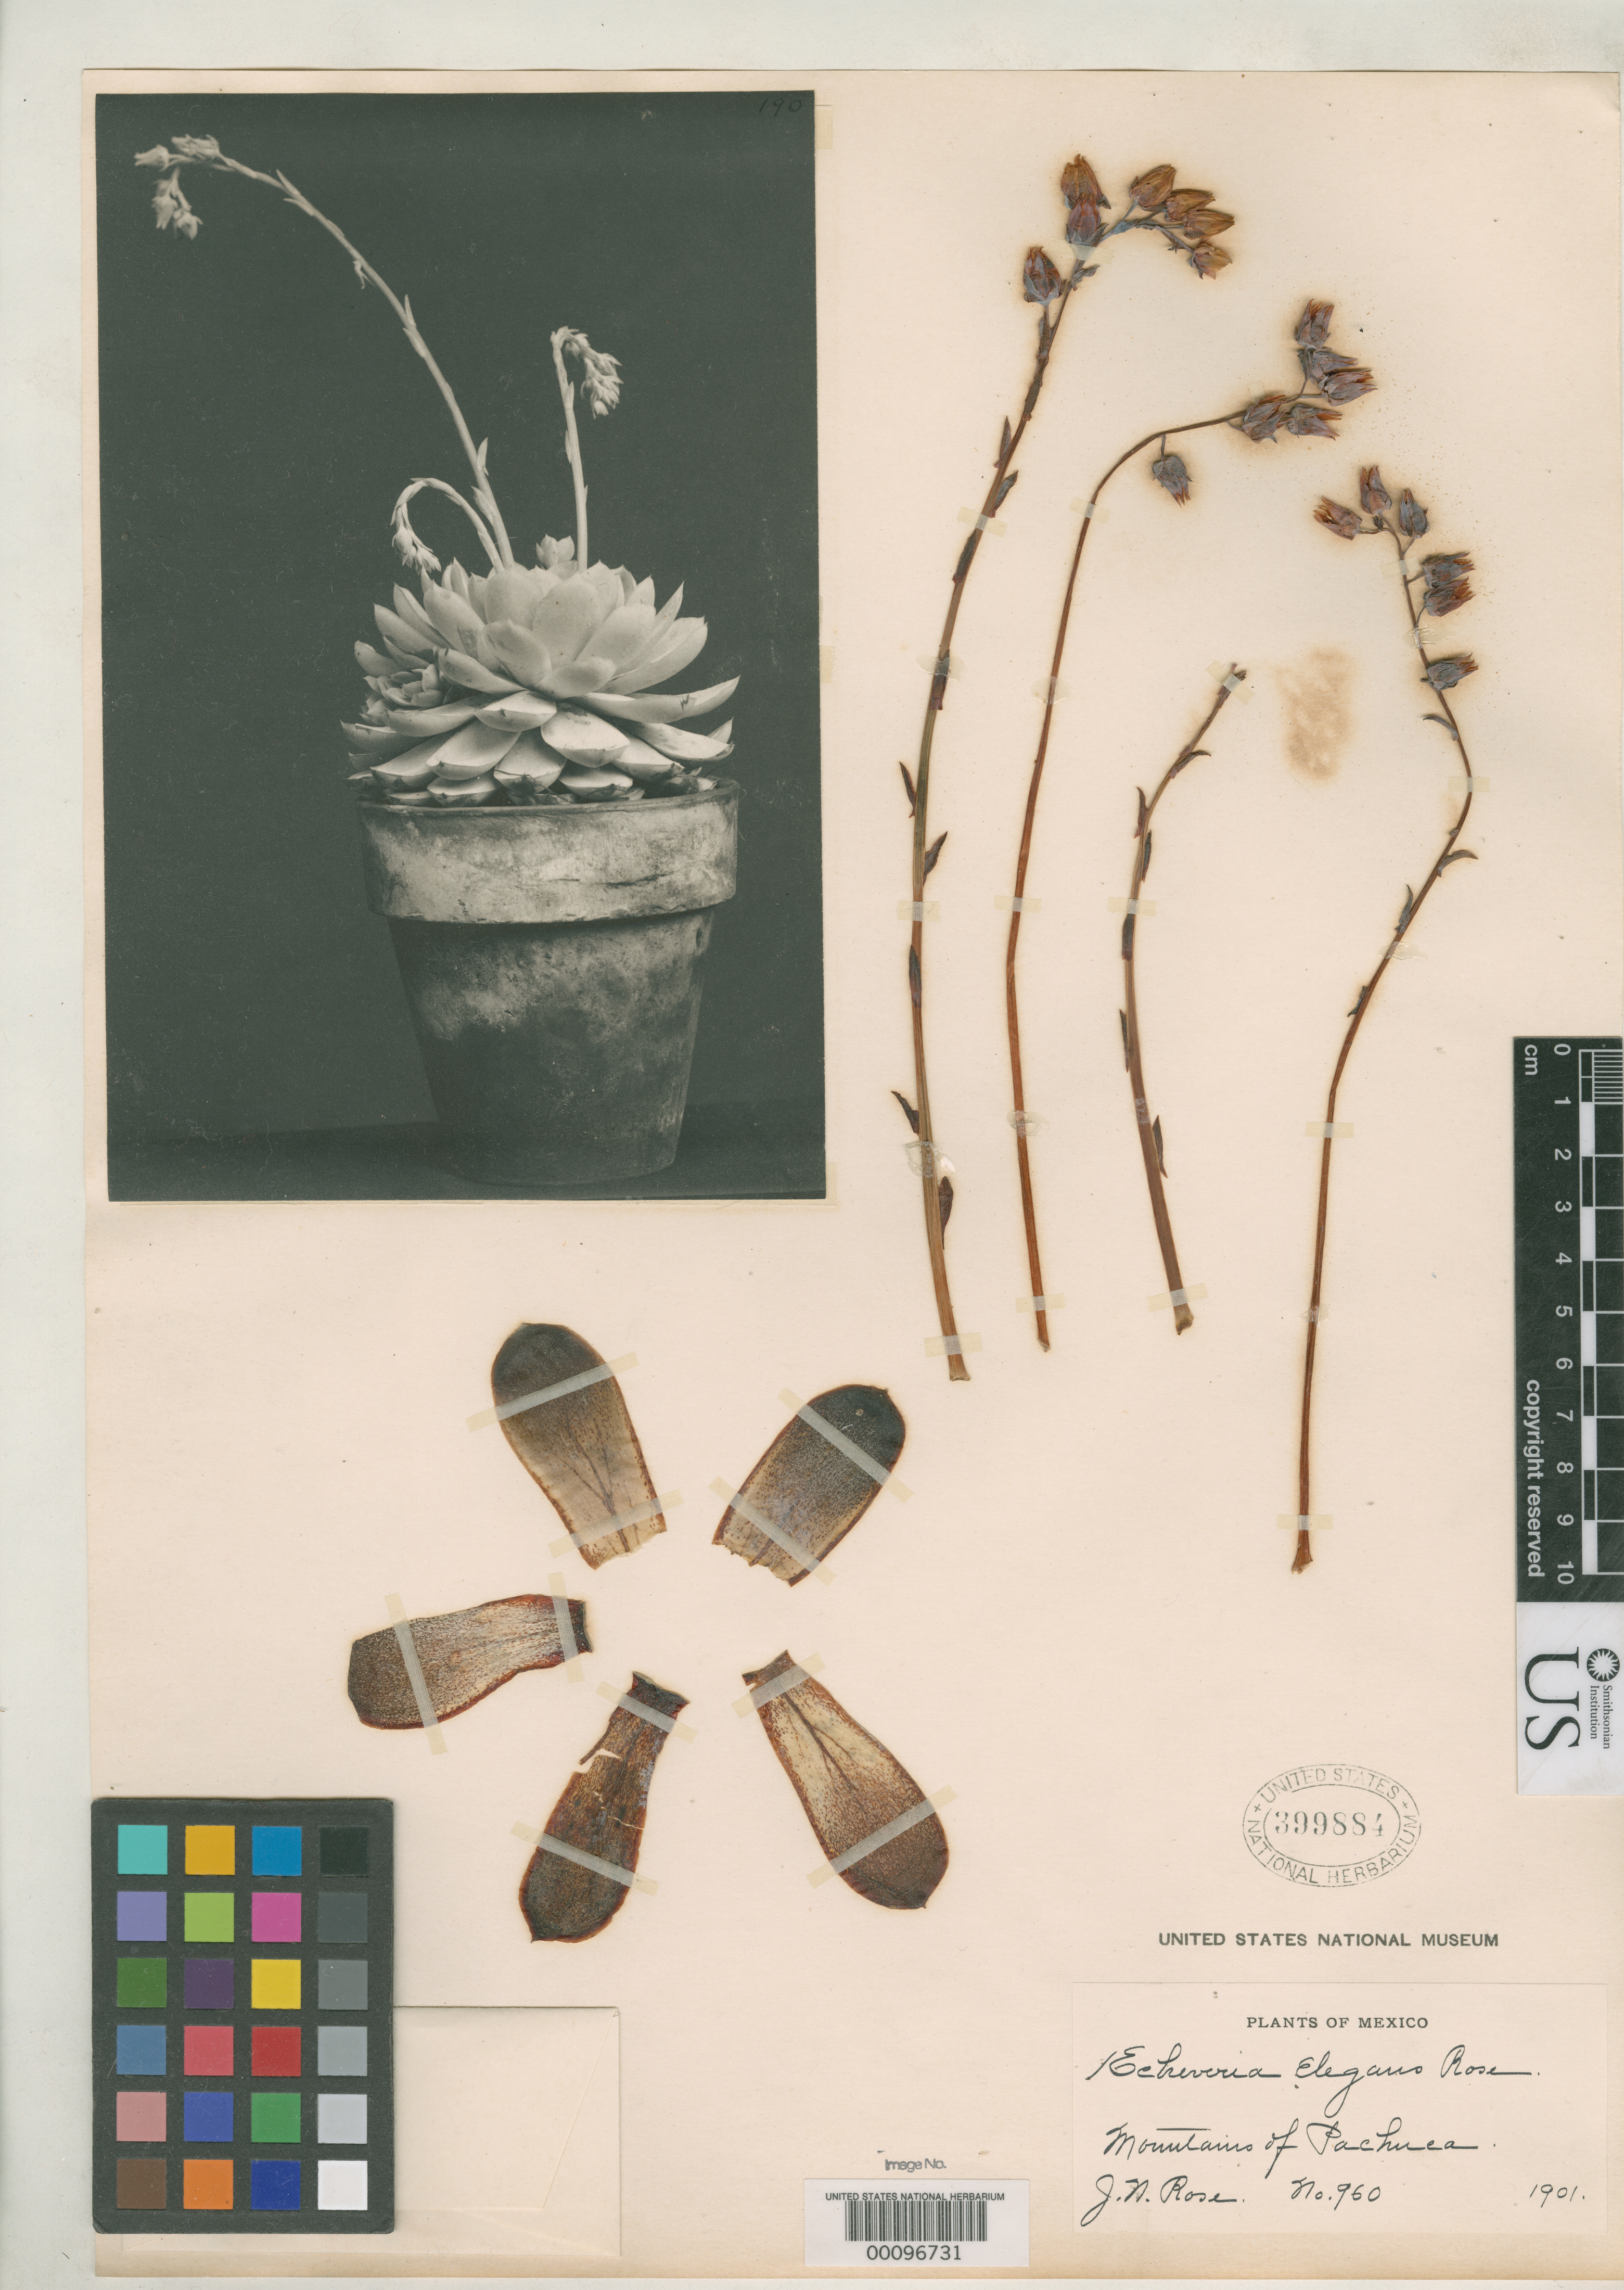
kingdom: Plantae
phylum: Tracheophyta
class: Magnoliopsida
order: Saxifragales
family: Crassulaceae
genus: Echeveria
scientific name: Echeveria elegans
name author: Rose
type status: Holotype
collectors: J. N. Rose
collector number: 960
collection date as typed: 1901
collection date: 1901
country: Mexico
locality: Mountains above Pachuca.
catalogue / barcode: US 399884